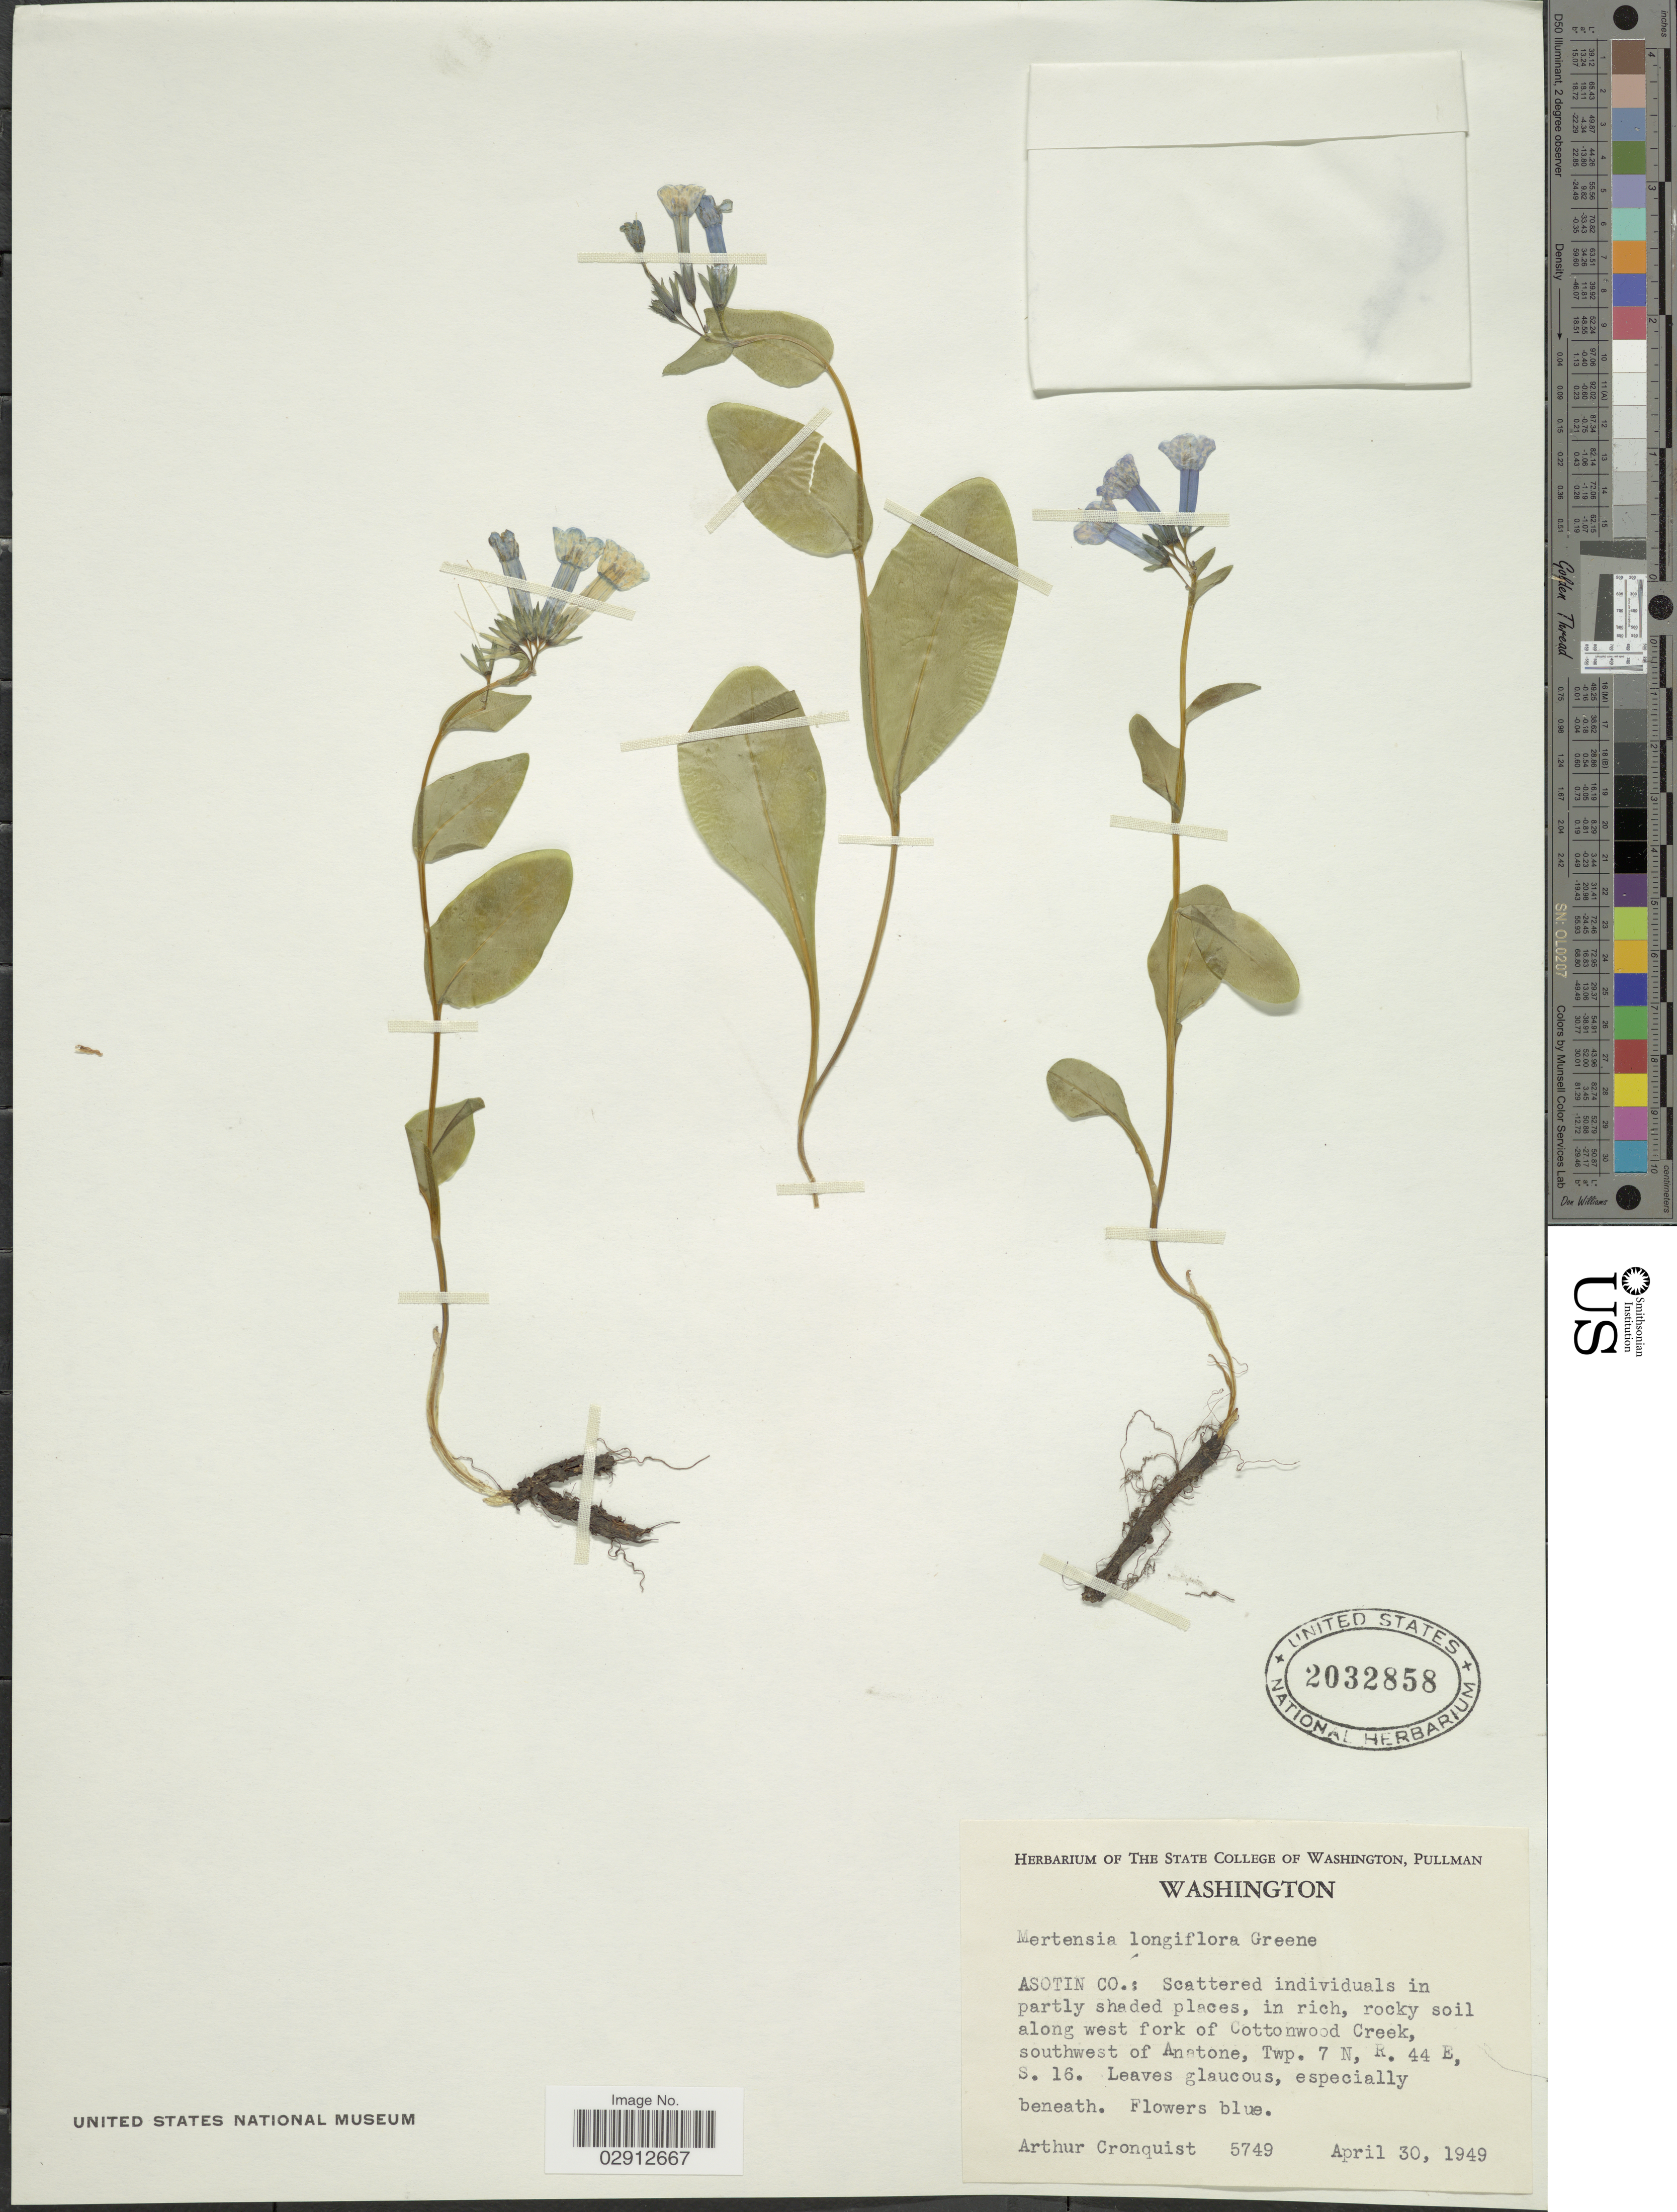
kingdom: Plantae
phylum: Tracheophyta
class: Magnoliopsida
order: Boraginales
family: Boraginaceae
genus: Mertensia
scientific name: Mertensia longiflora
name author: Rydb.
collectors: A. J. Cronquist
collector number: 5749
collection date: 1949-04-30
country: United States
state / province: Washington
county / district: Asotin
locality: Asotin Co.: Rocky soil along west fork of Cottonwood Creek, southwest of Anatone, TWp. 7 N, R. 44 E, S. 16.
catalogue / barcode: US 2032858